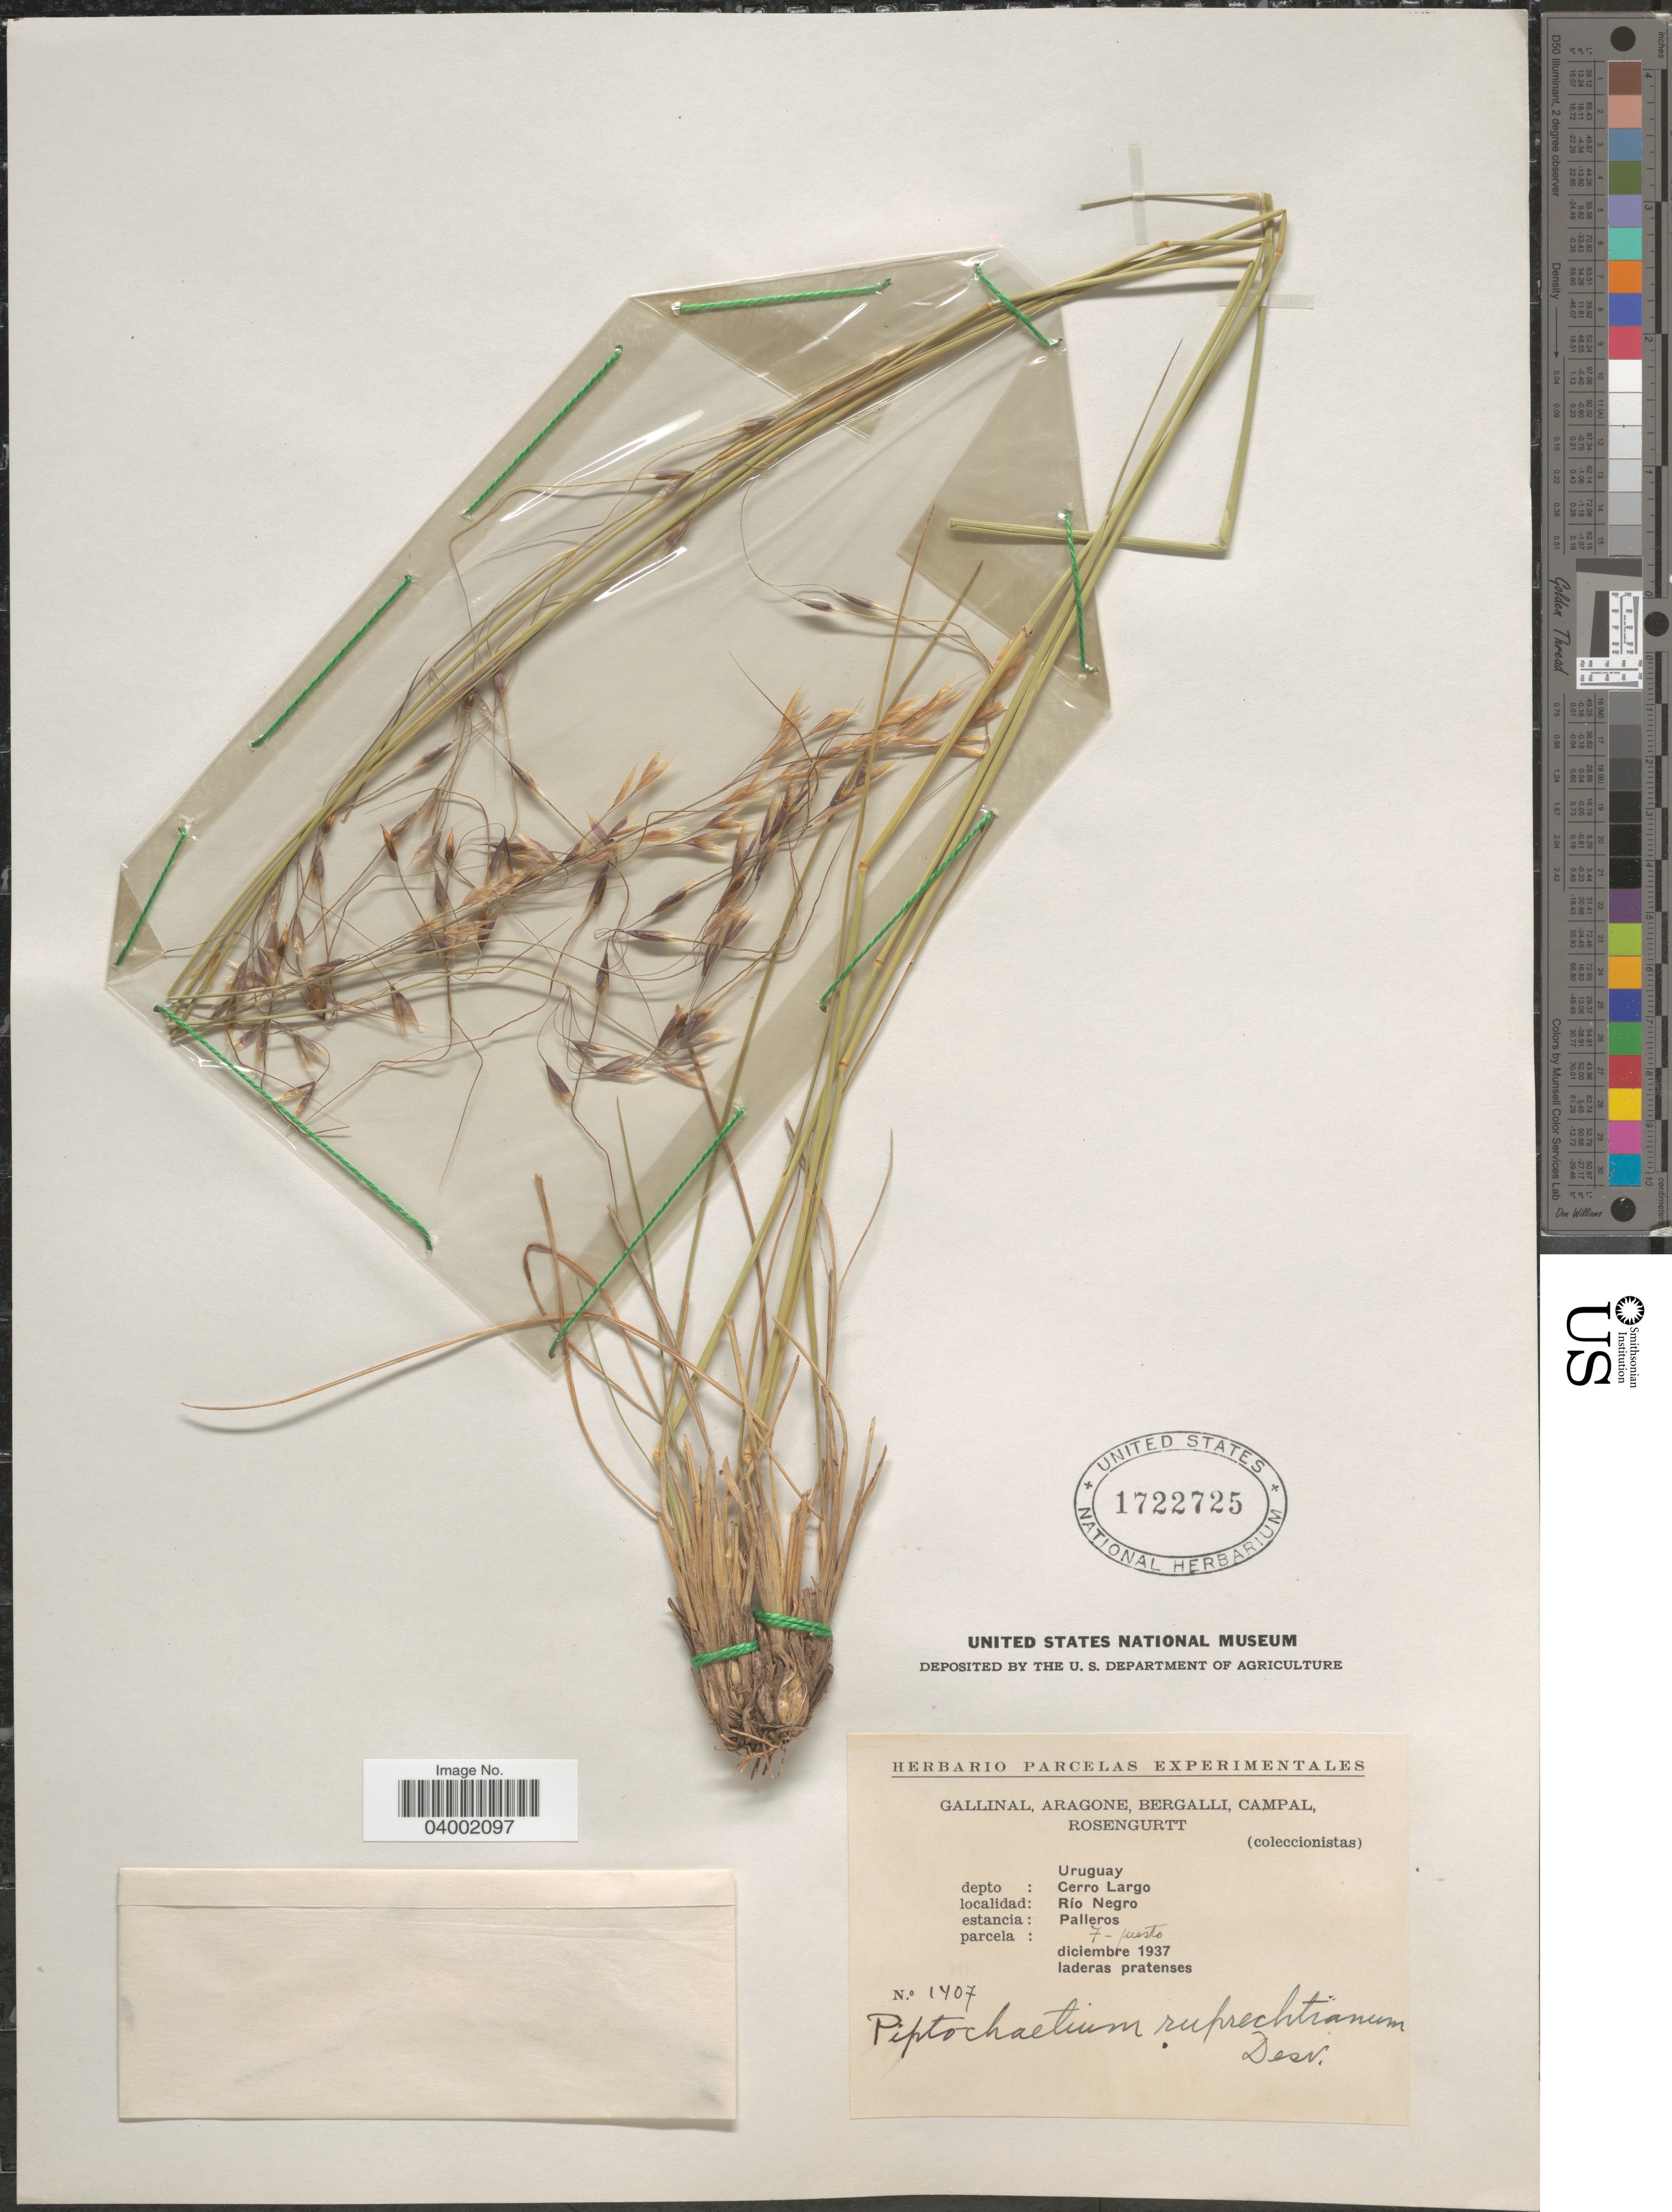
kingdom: Plantae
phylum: Tracheophyta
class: Liliopsida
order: Poales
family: Poaceae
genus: Piptochaetium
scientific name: Piptochaetium ruprechtianum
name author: É. Desv.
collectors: -. Gallinal, -- Aragone, -- Bergalli, -- Campal & Rosengurtt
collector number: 1407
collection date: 1937-12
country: Uruguay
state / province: Cerro Largo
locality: Depto: Cerro Largo. Río Negro. Estancia: Palleros. Parcela: 7-puesto.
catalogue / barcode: US 1722725